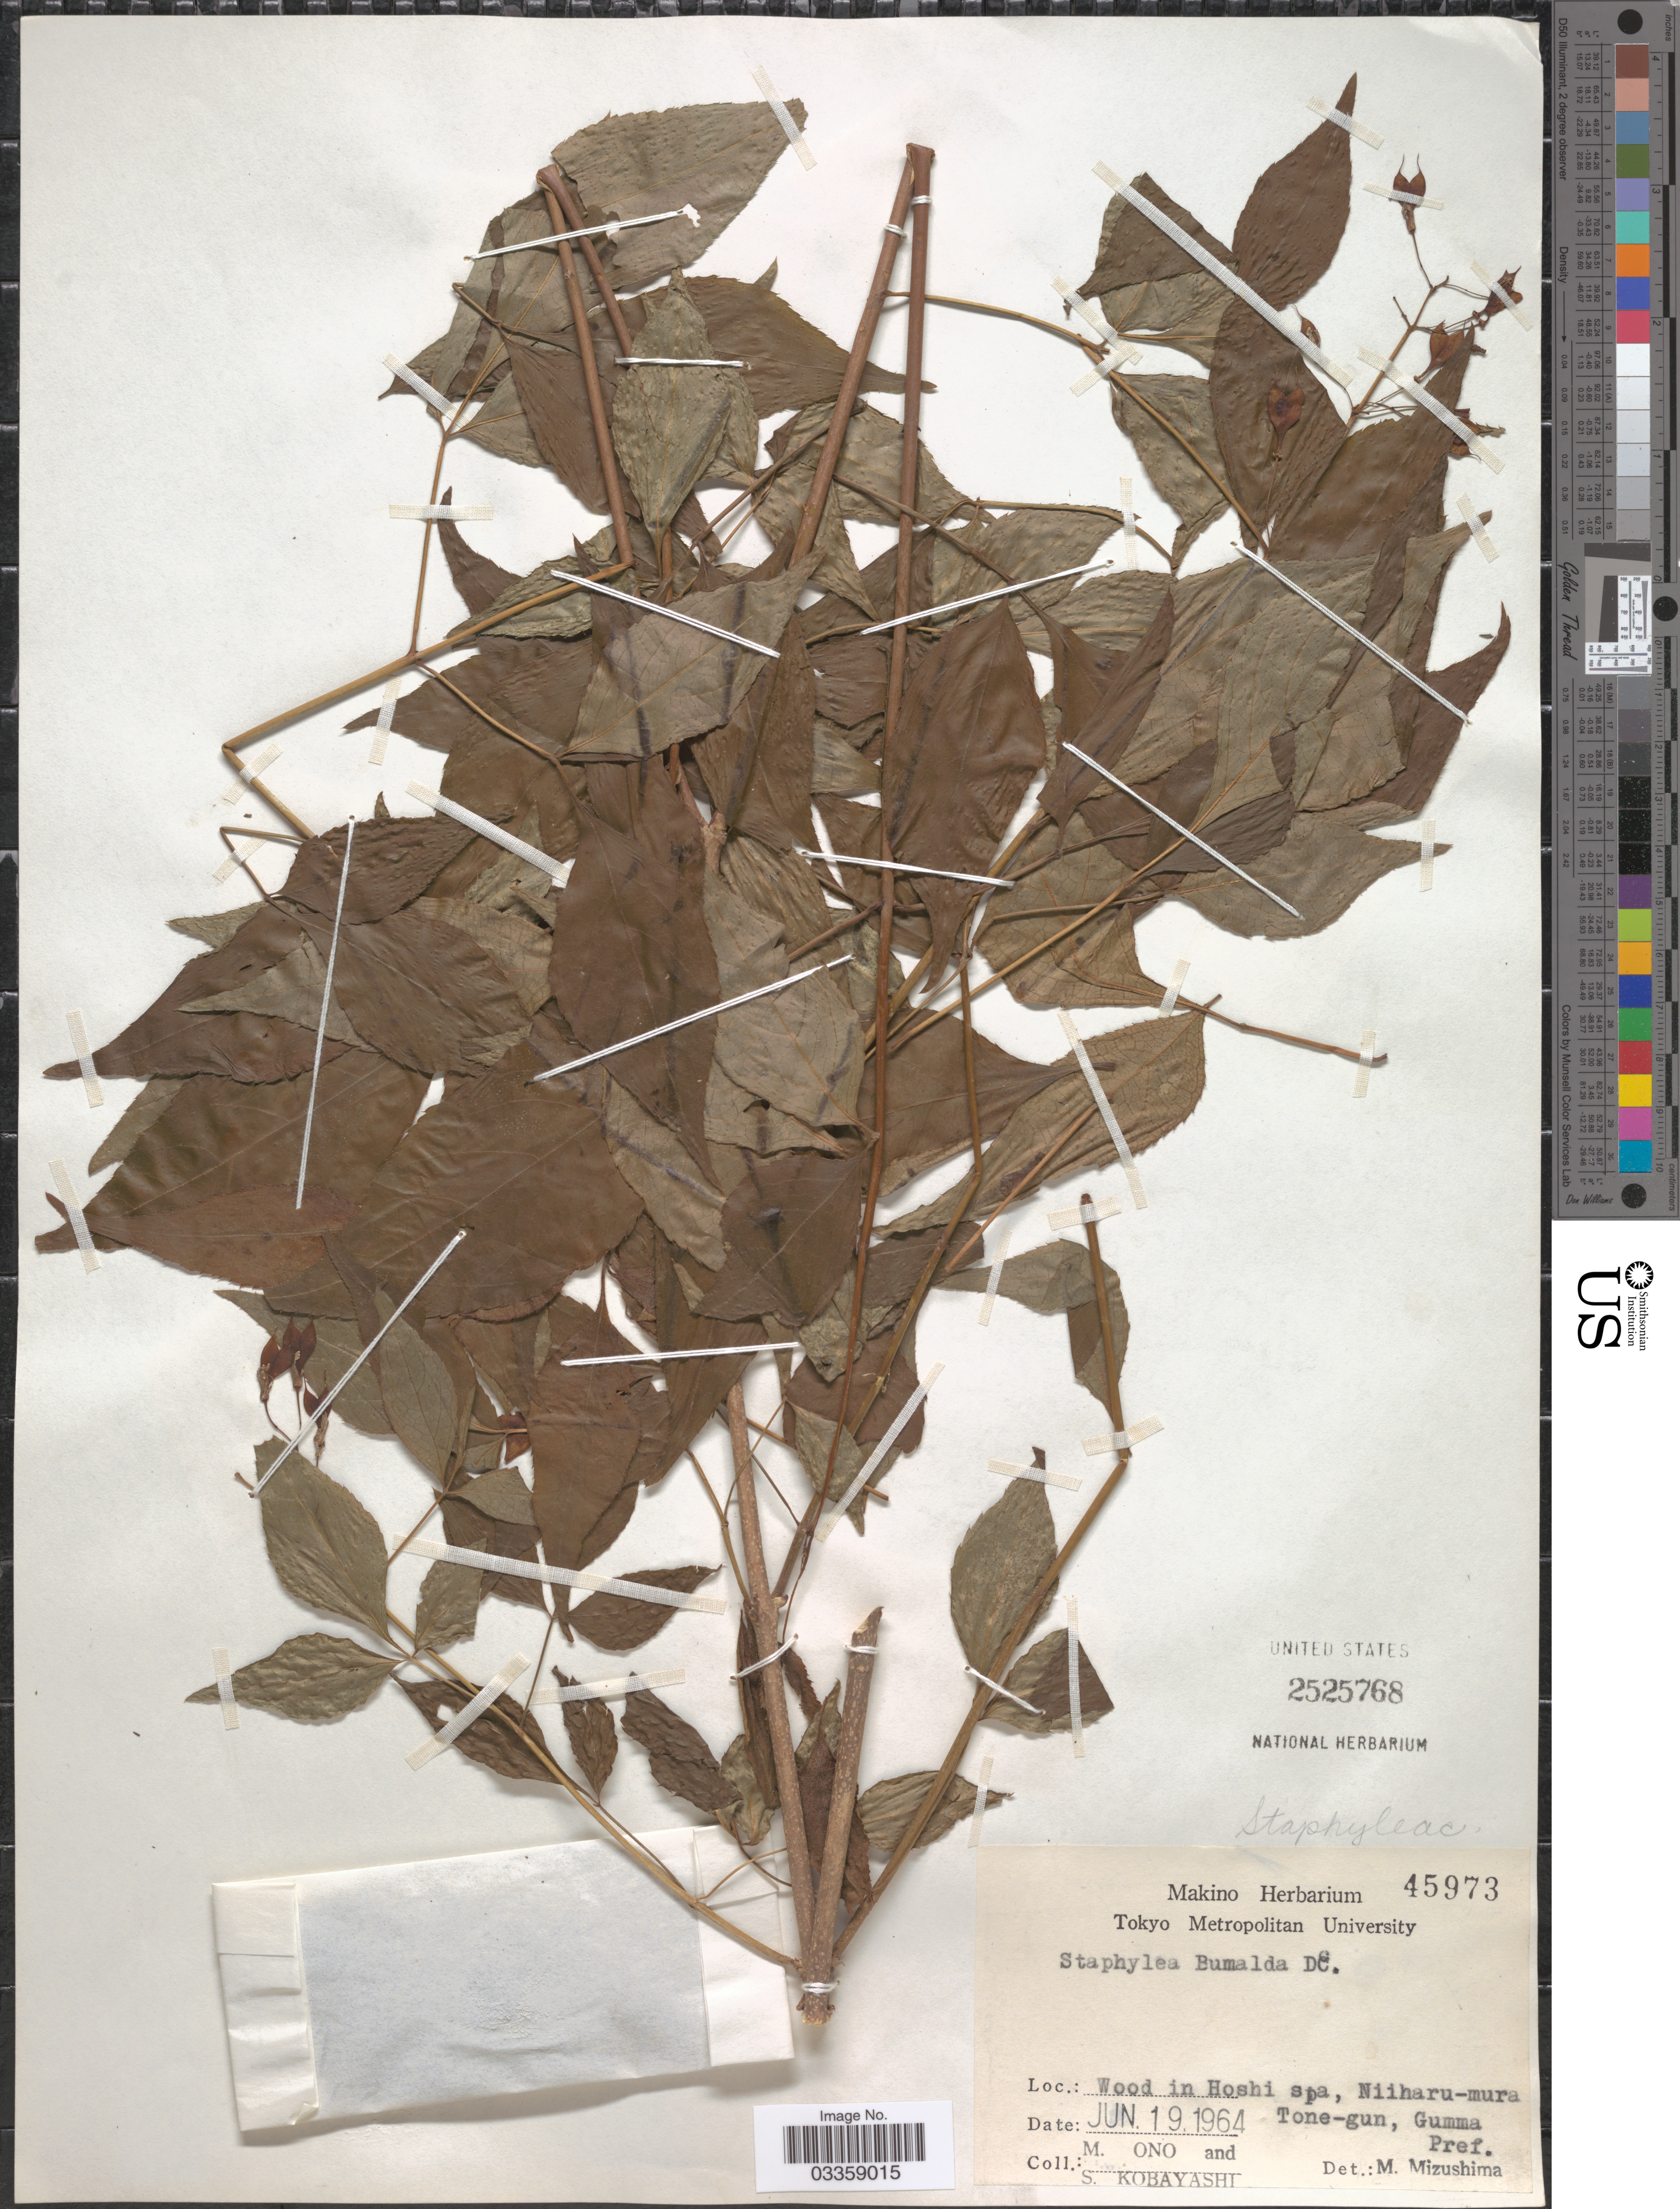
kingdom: Plantae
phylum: Tracheophyta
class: Magnoliopsida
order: Crossosomatales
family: Staphyleaceae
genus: Staphylea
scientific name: Staphylea bumalda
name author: DC.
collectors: M. Ono & S. Kobayashi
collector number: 45973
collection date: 1964-06-19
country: Japan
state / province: Gunma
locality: Wood in Hoshi spa, Niiharu-mura, Tone-gun, Gumma Pref.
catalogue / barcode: US 2525768